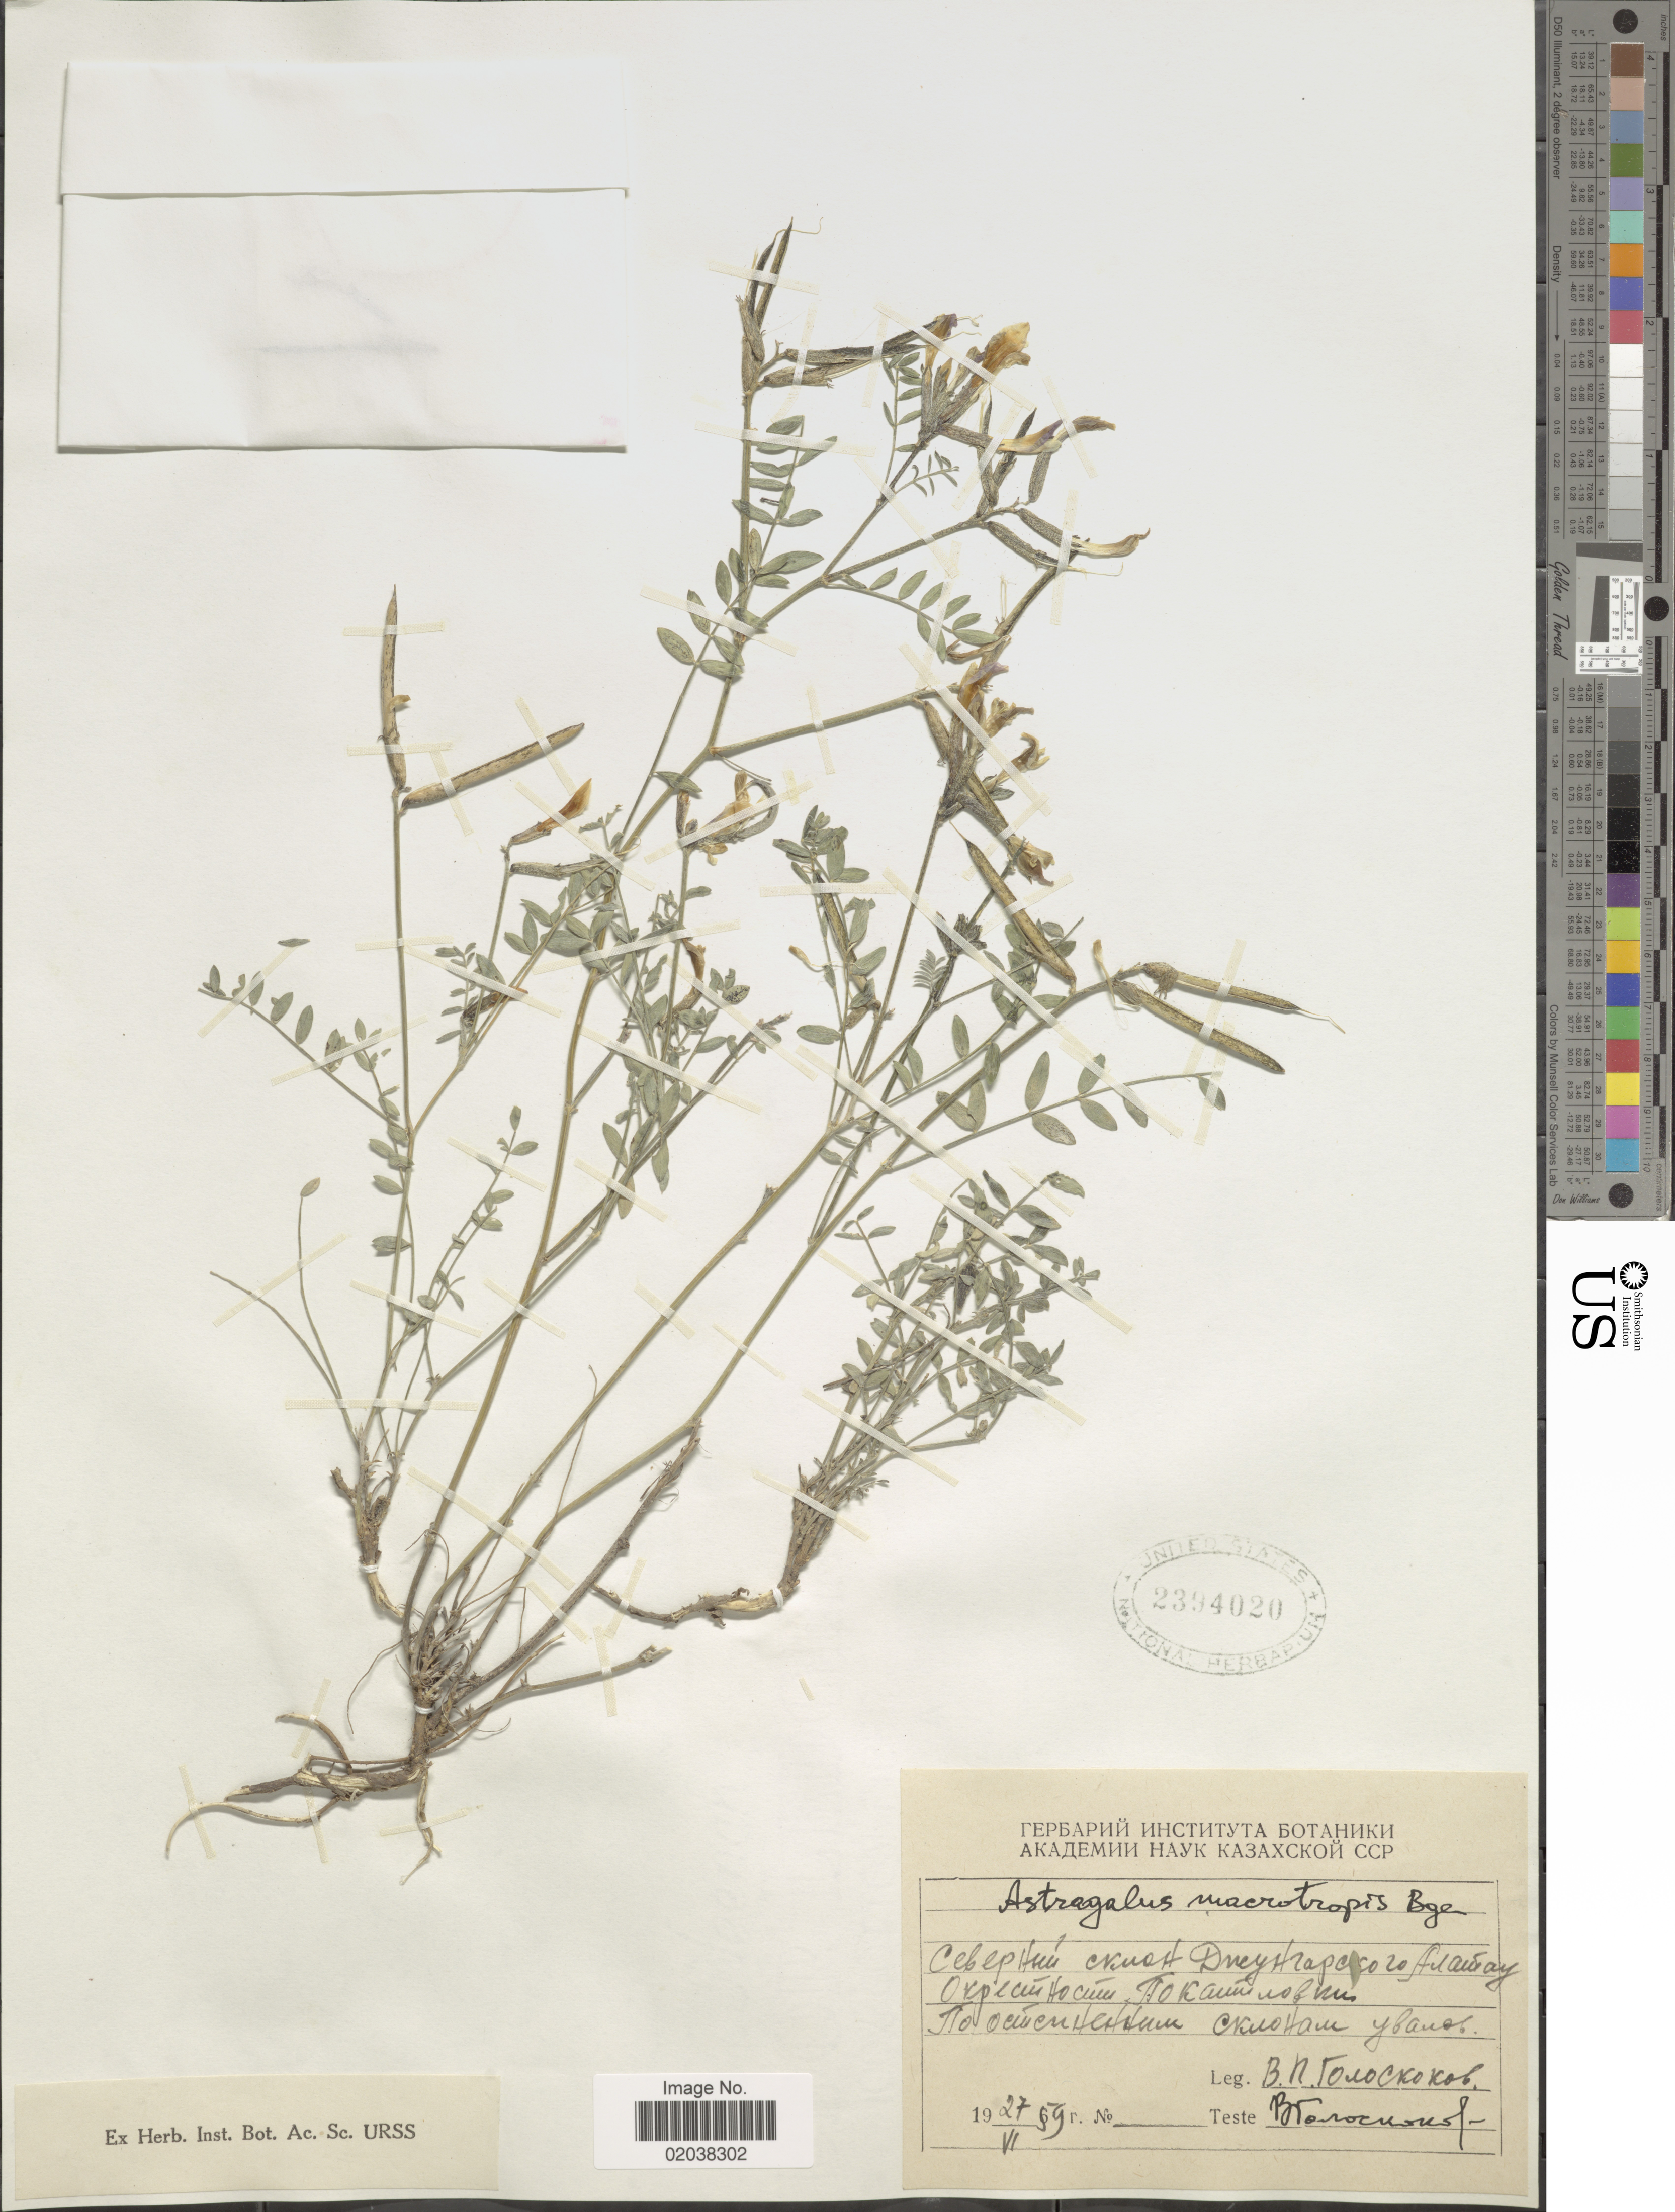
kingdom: Plantae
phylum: Tracheophyta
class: Magnoliopsida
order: Fabales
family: Fabaceae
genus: Astragalus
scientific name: Astragalus macrotropis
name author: Bunge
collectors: V. P. Goloskokov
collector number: s.n,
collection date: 1959-06-27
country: Kazakhstan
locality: N slope of Dzungarian Alatau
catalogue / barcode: US 2394020